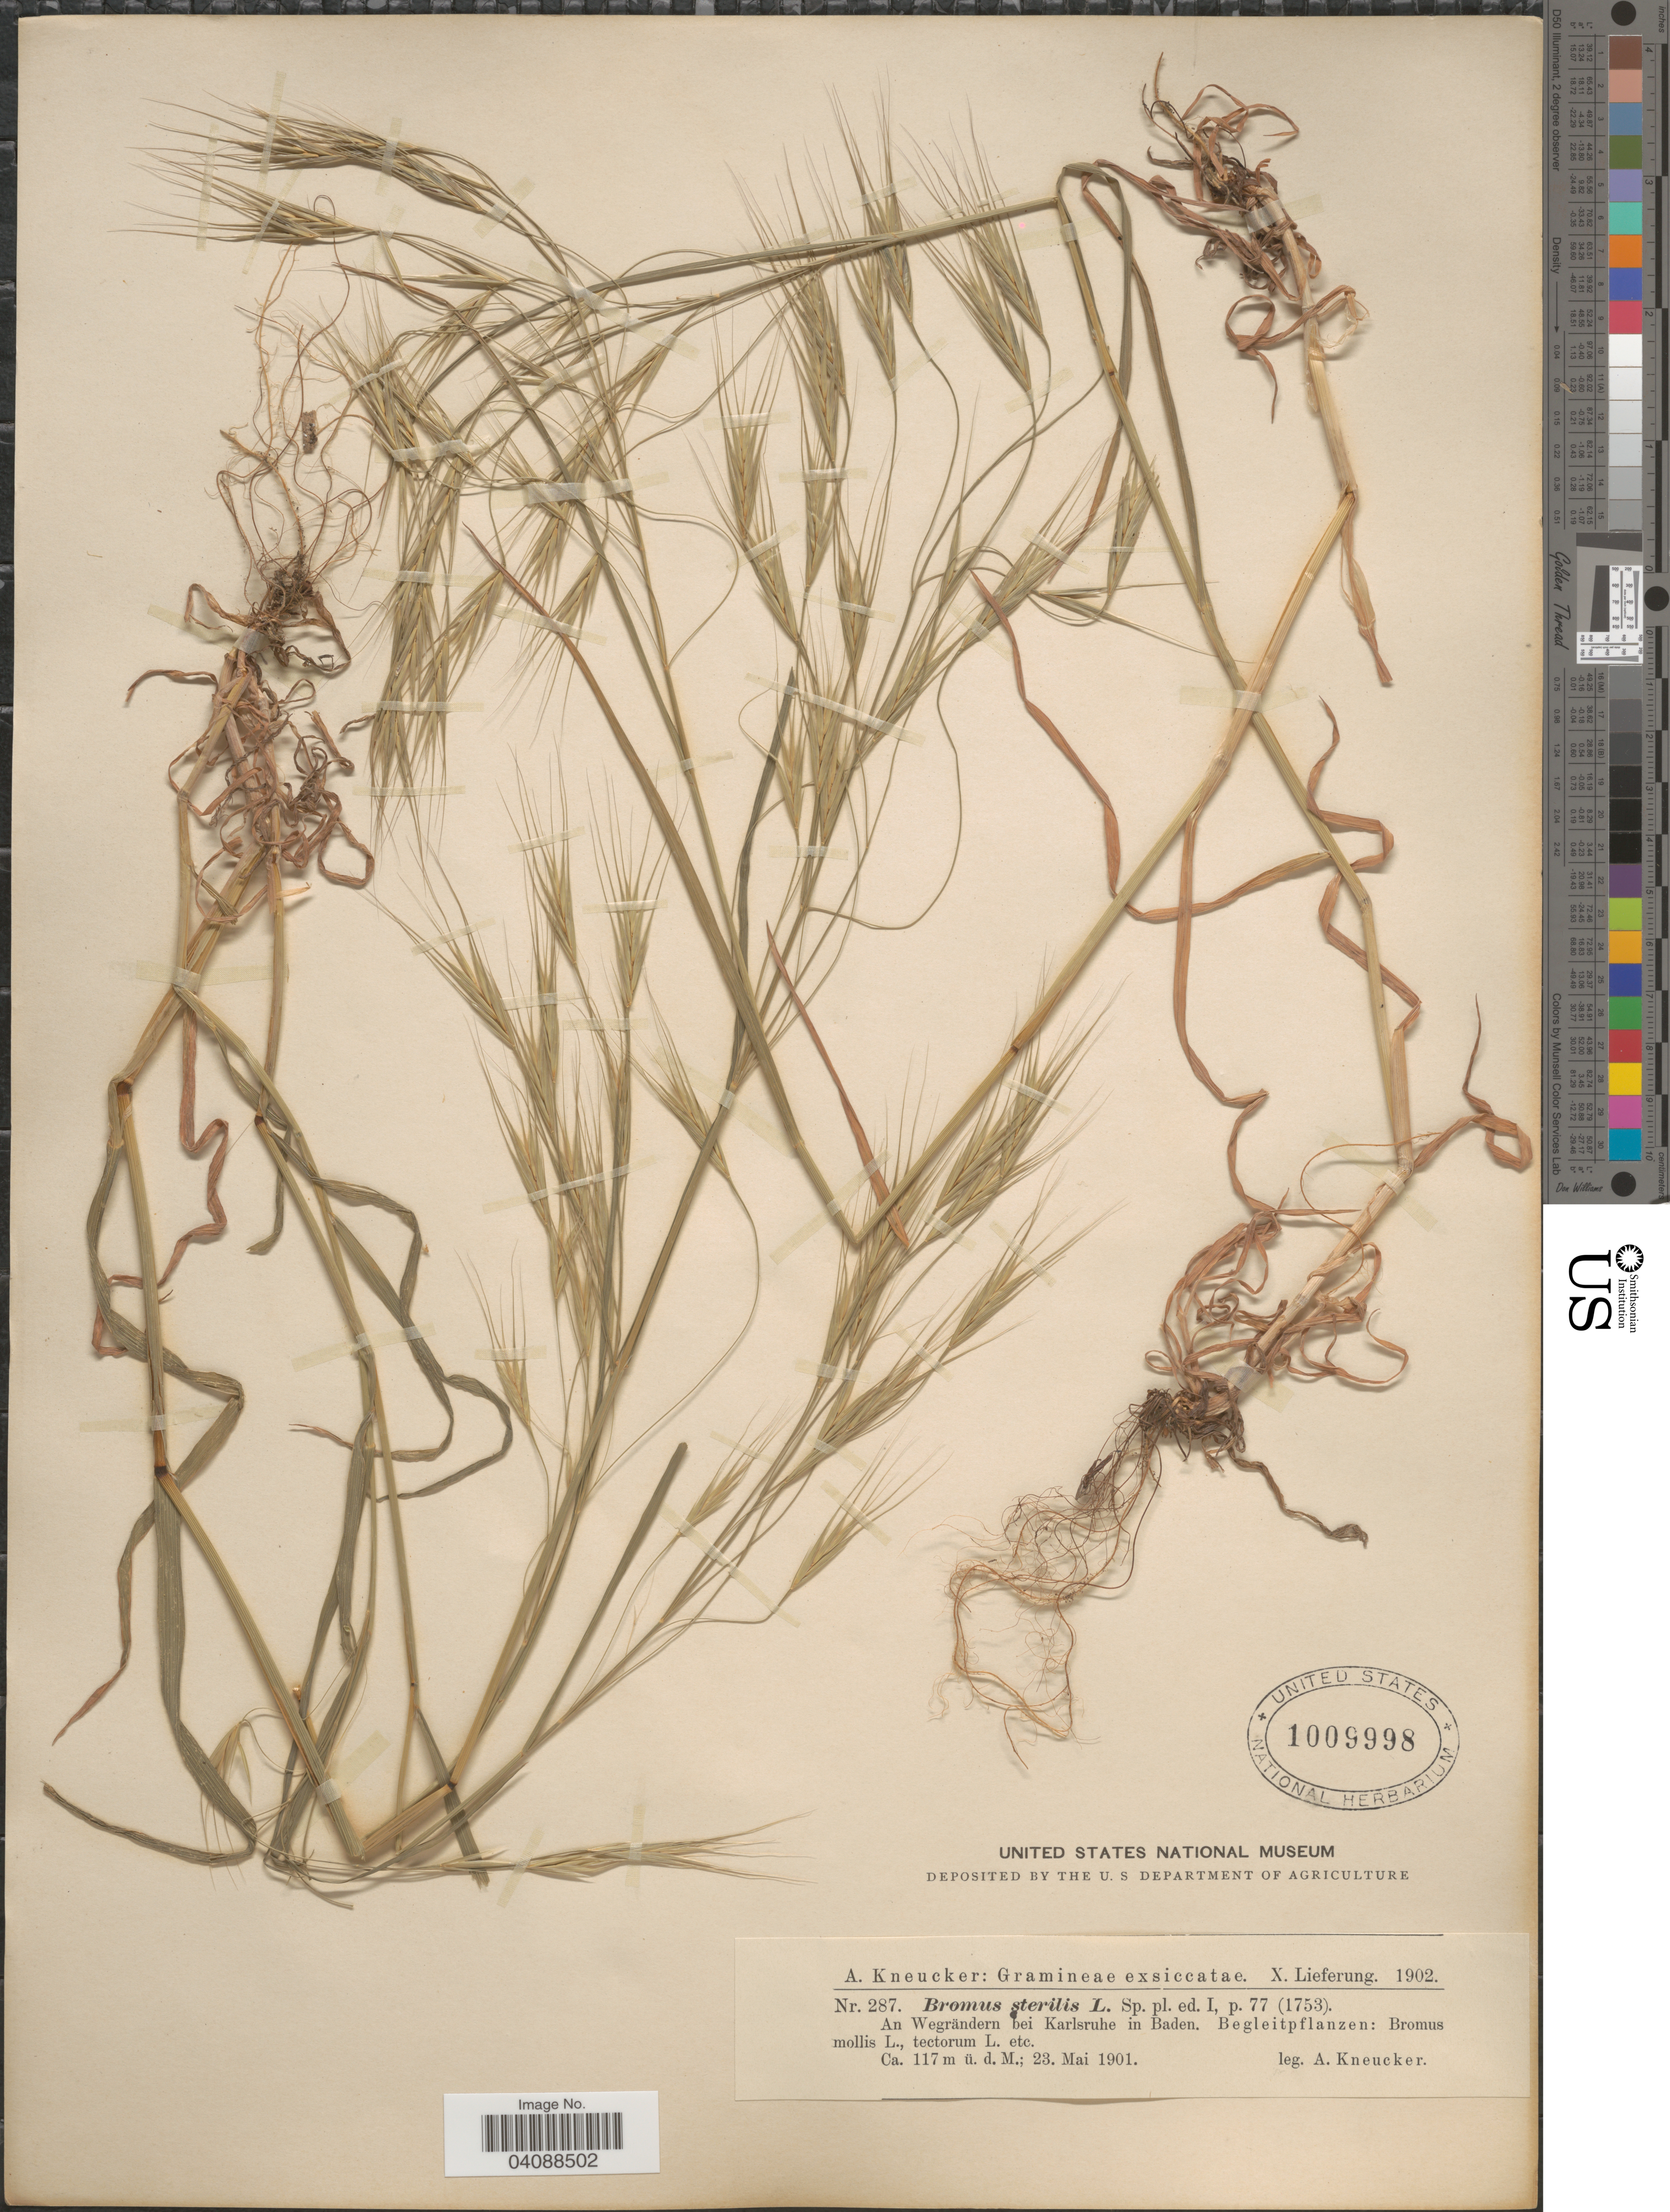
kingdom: Plantae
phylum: Tracheophyta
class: Liliopsida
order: Poales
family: Poaceae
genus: Bromus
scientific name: Bromus sterilis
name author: L.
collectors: A. Kneucker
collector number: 287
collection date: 1901-05-23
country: Germany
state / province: Baden-Württemberg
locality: An Wegrändern bei Karlsruhe in Baden.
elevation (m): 117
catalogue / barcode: US 1009998